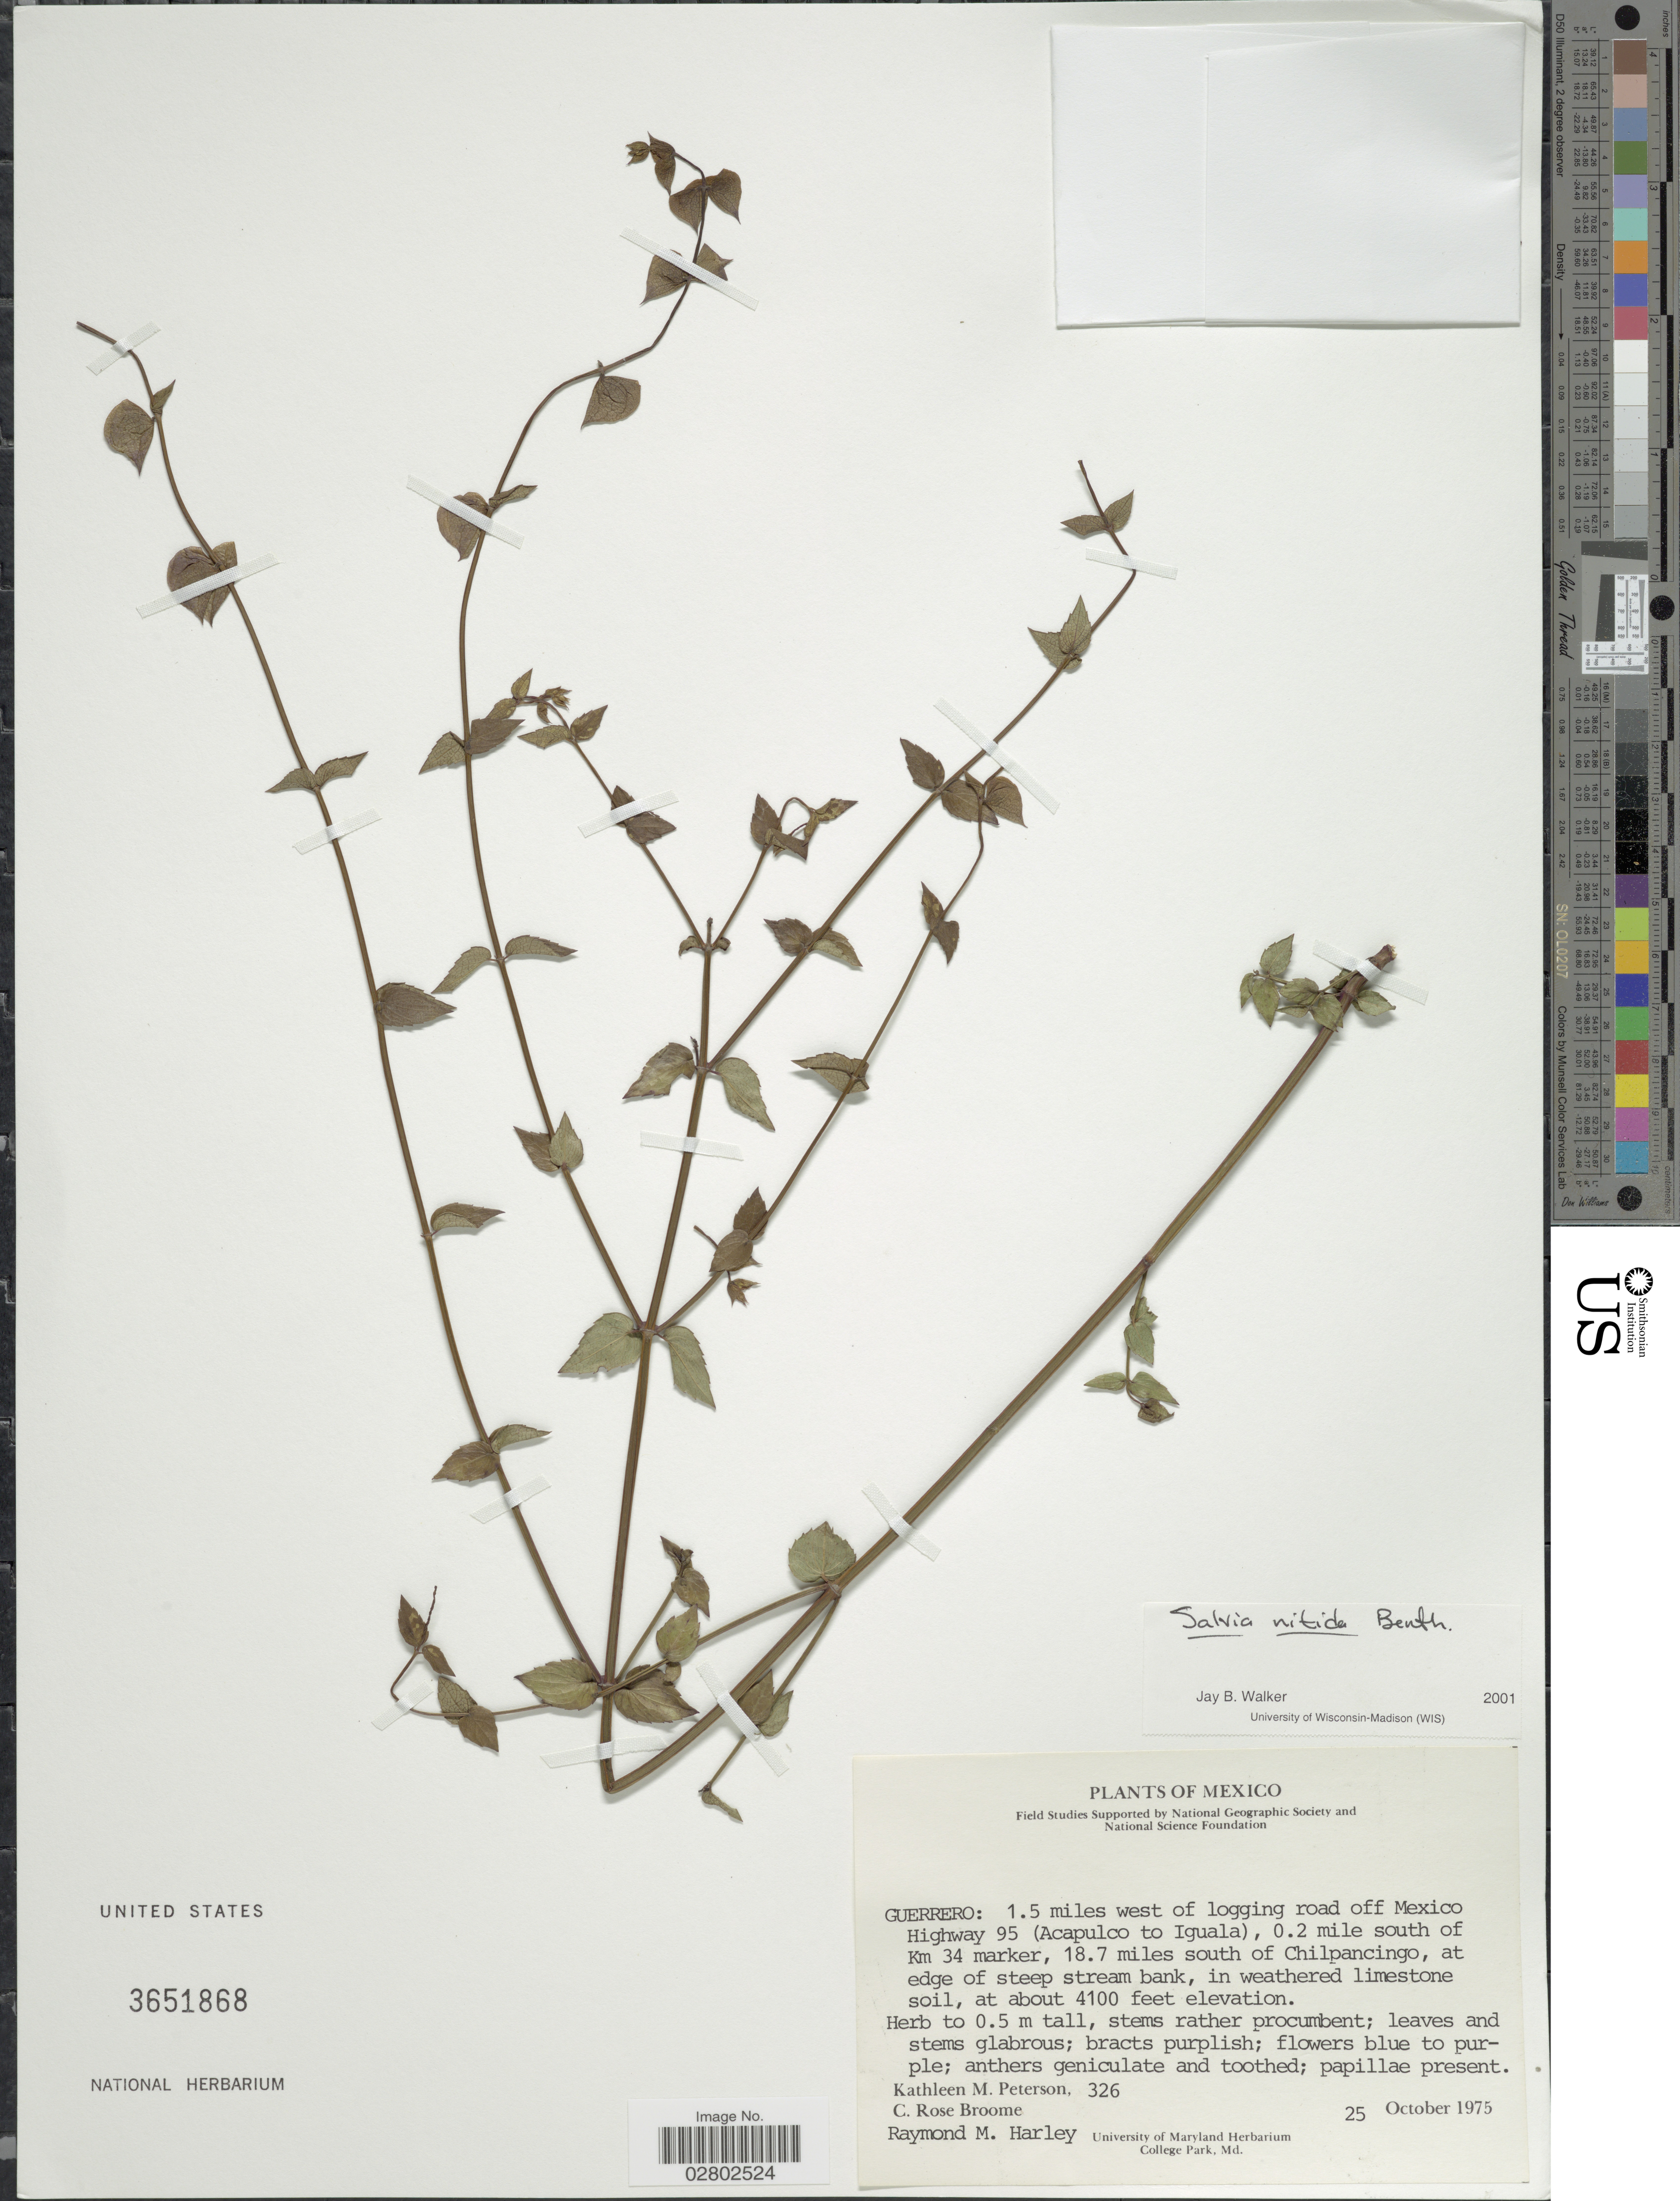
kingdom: Plantae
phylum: Tracheophyta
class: Magnoliopsida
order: Lamiales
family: Lamiaceae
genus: Salvia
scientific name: Salvia nitida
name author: (M. Martens & Galeotti) Benth.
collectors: K. Peterson, C. R. Broome & R. M. Harley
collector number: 326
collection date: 1975-10-25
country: Mexico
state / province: Guerrero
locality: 1.5 miles west of logging road off Mexico Highway 95 (Acapulco to Iguala), 0.2 mile south of Km 34 marker, 18.7 miles south of Chilpancingo.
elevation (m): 1250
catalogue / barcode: US 3651868